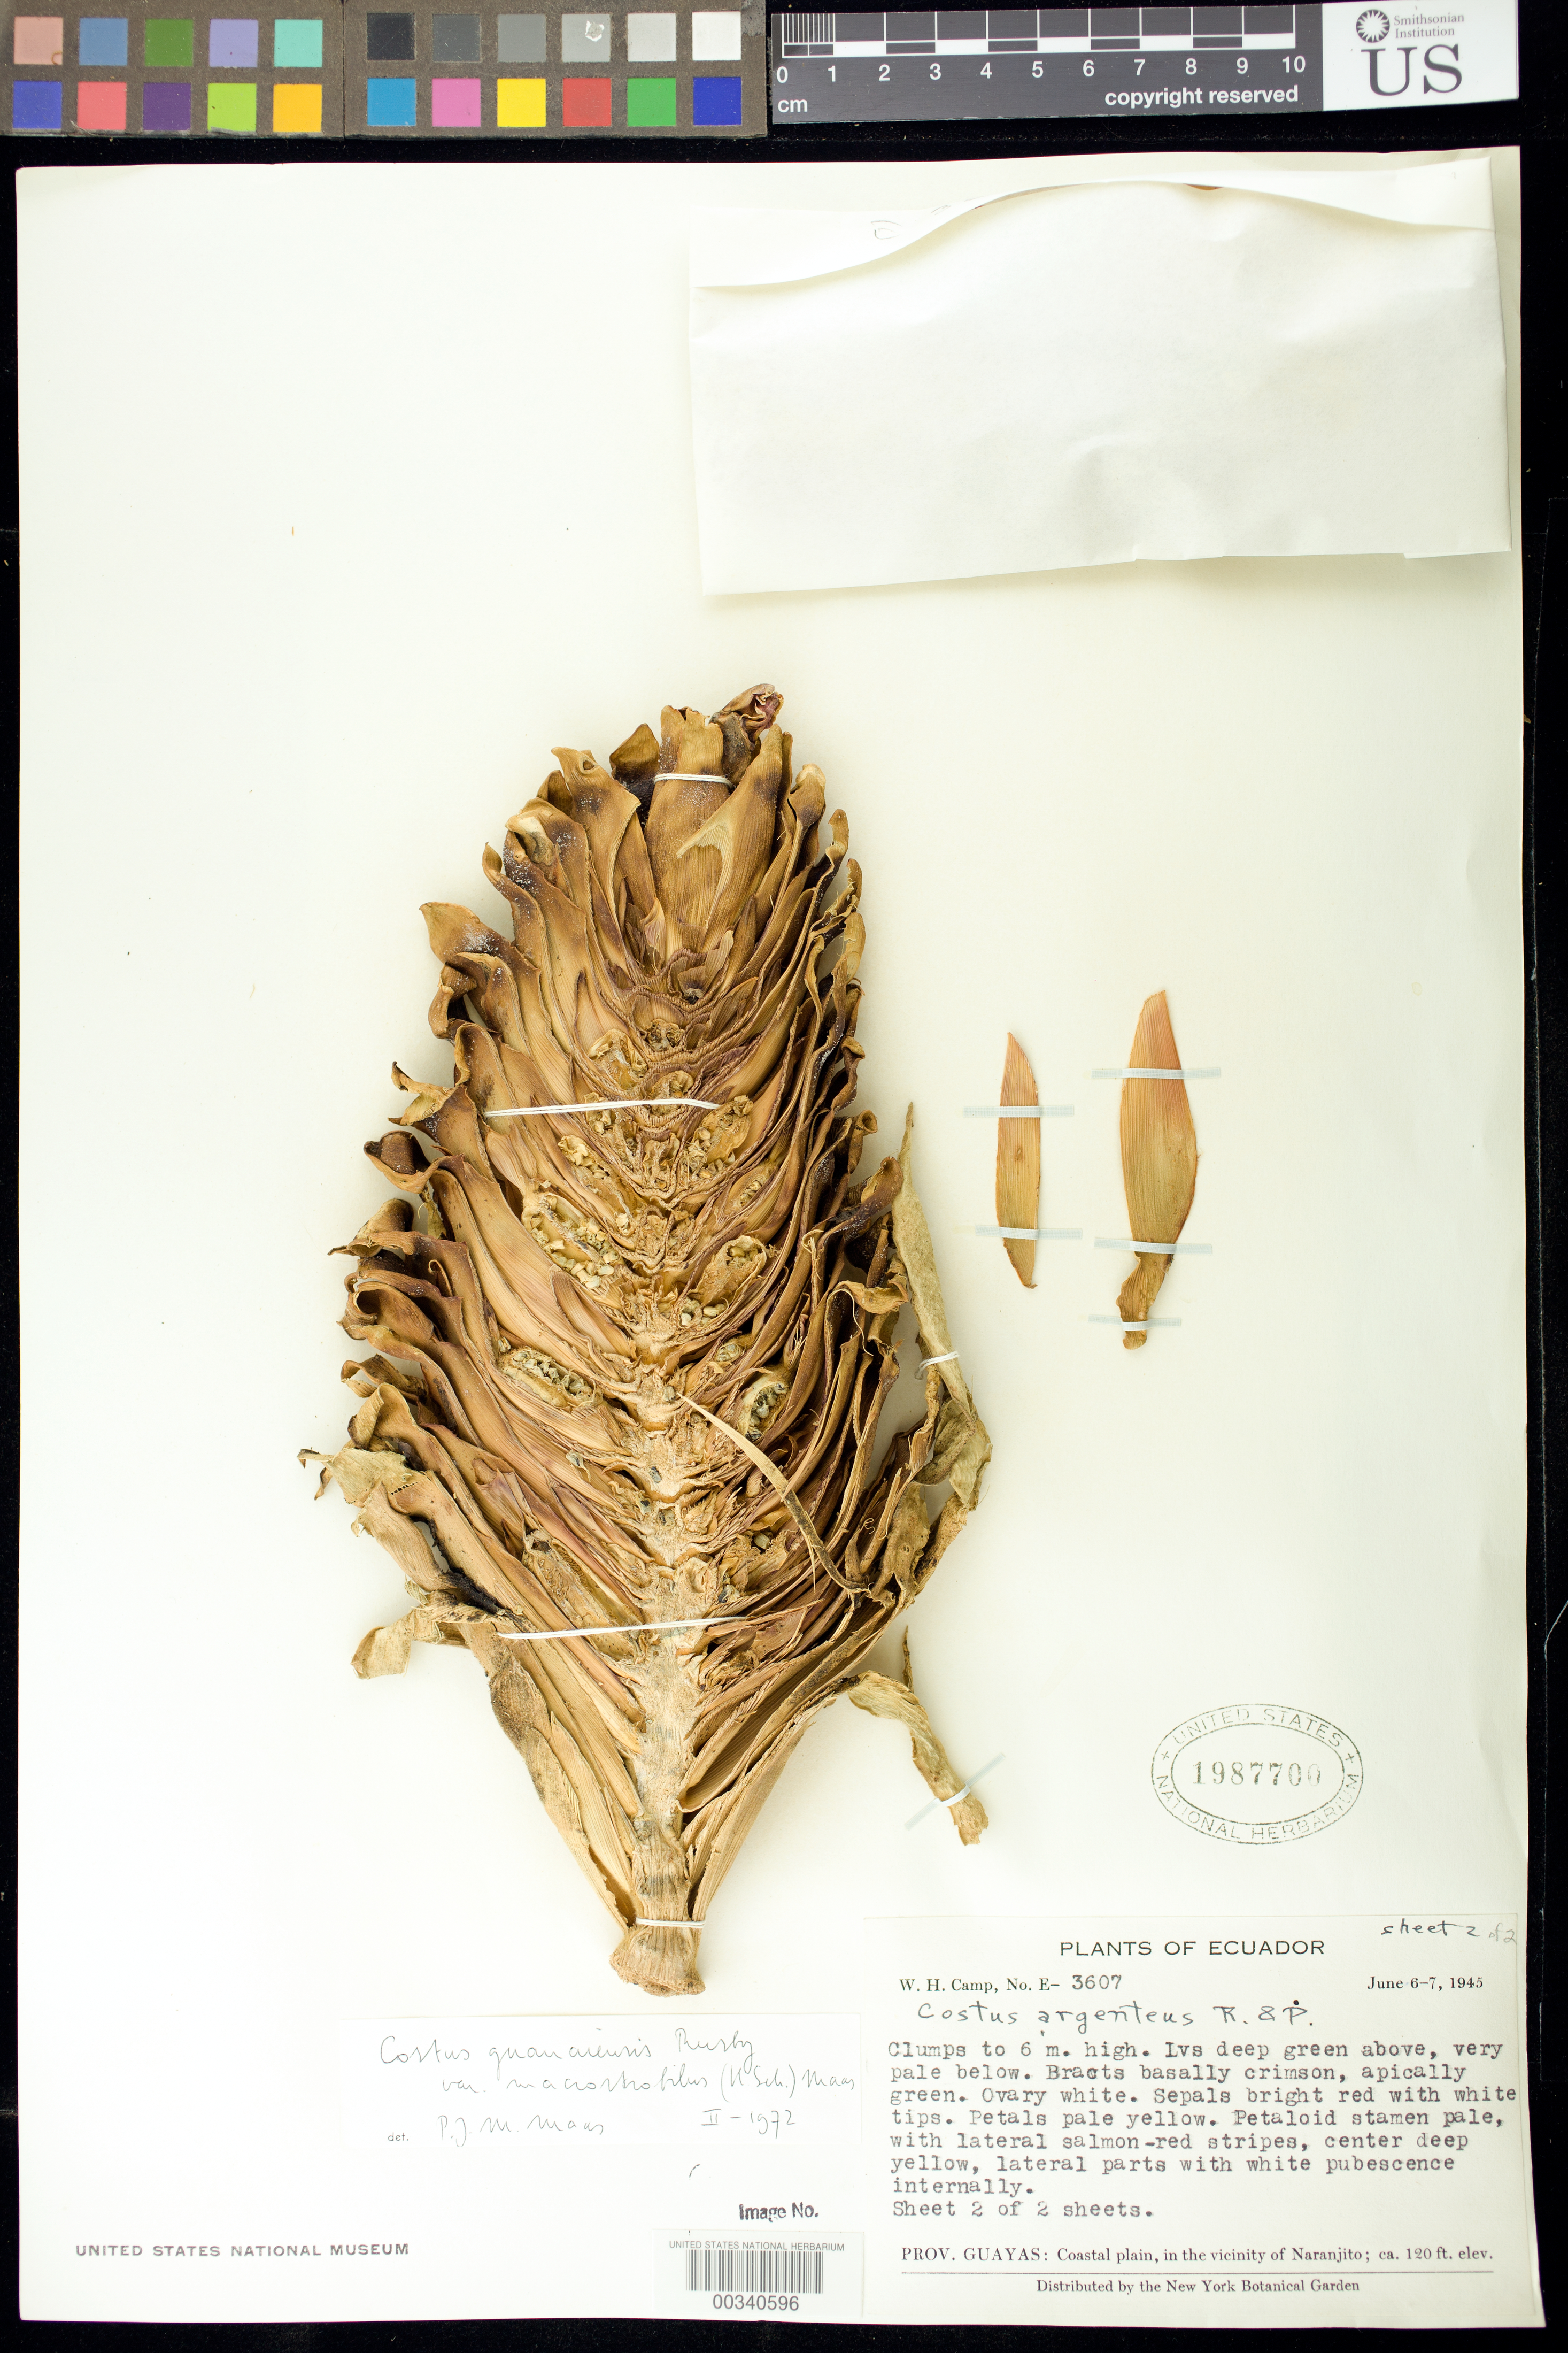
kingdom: Plantae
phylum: Tracheophyta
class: Liliopsida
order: Zingiberales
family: Costaceae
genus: Costus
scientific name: Costus guanaiensis var. macrostrobilis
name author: (K. Schum.) Maas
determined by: Maas, Paul J. M.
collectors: W. H. Camp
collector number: E-3607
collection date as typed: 06 Jun 1945 to 07 Jun 1945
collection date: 1945-06-06/1945-06-07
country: Ecuador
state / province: Guayas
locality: Coastal plain, in vicinity of Naranjito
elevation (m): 37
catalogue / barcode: US 1987700